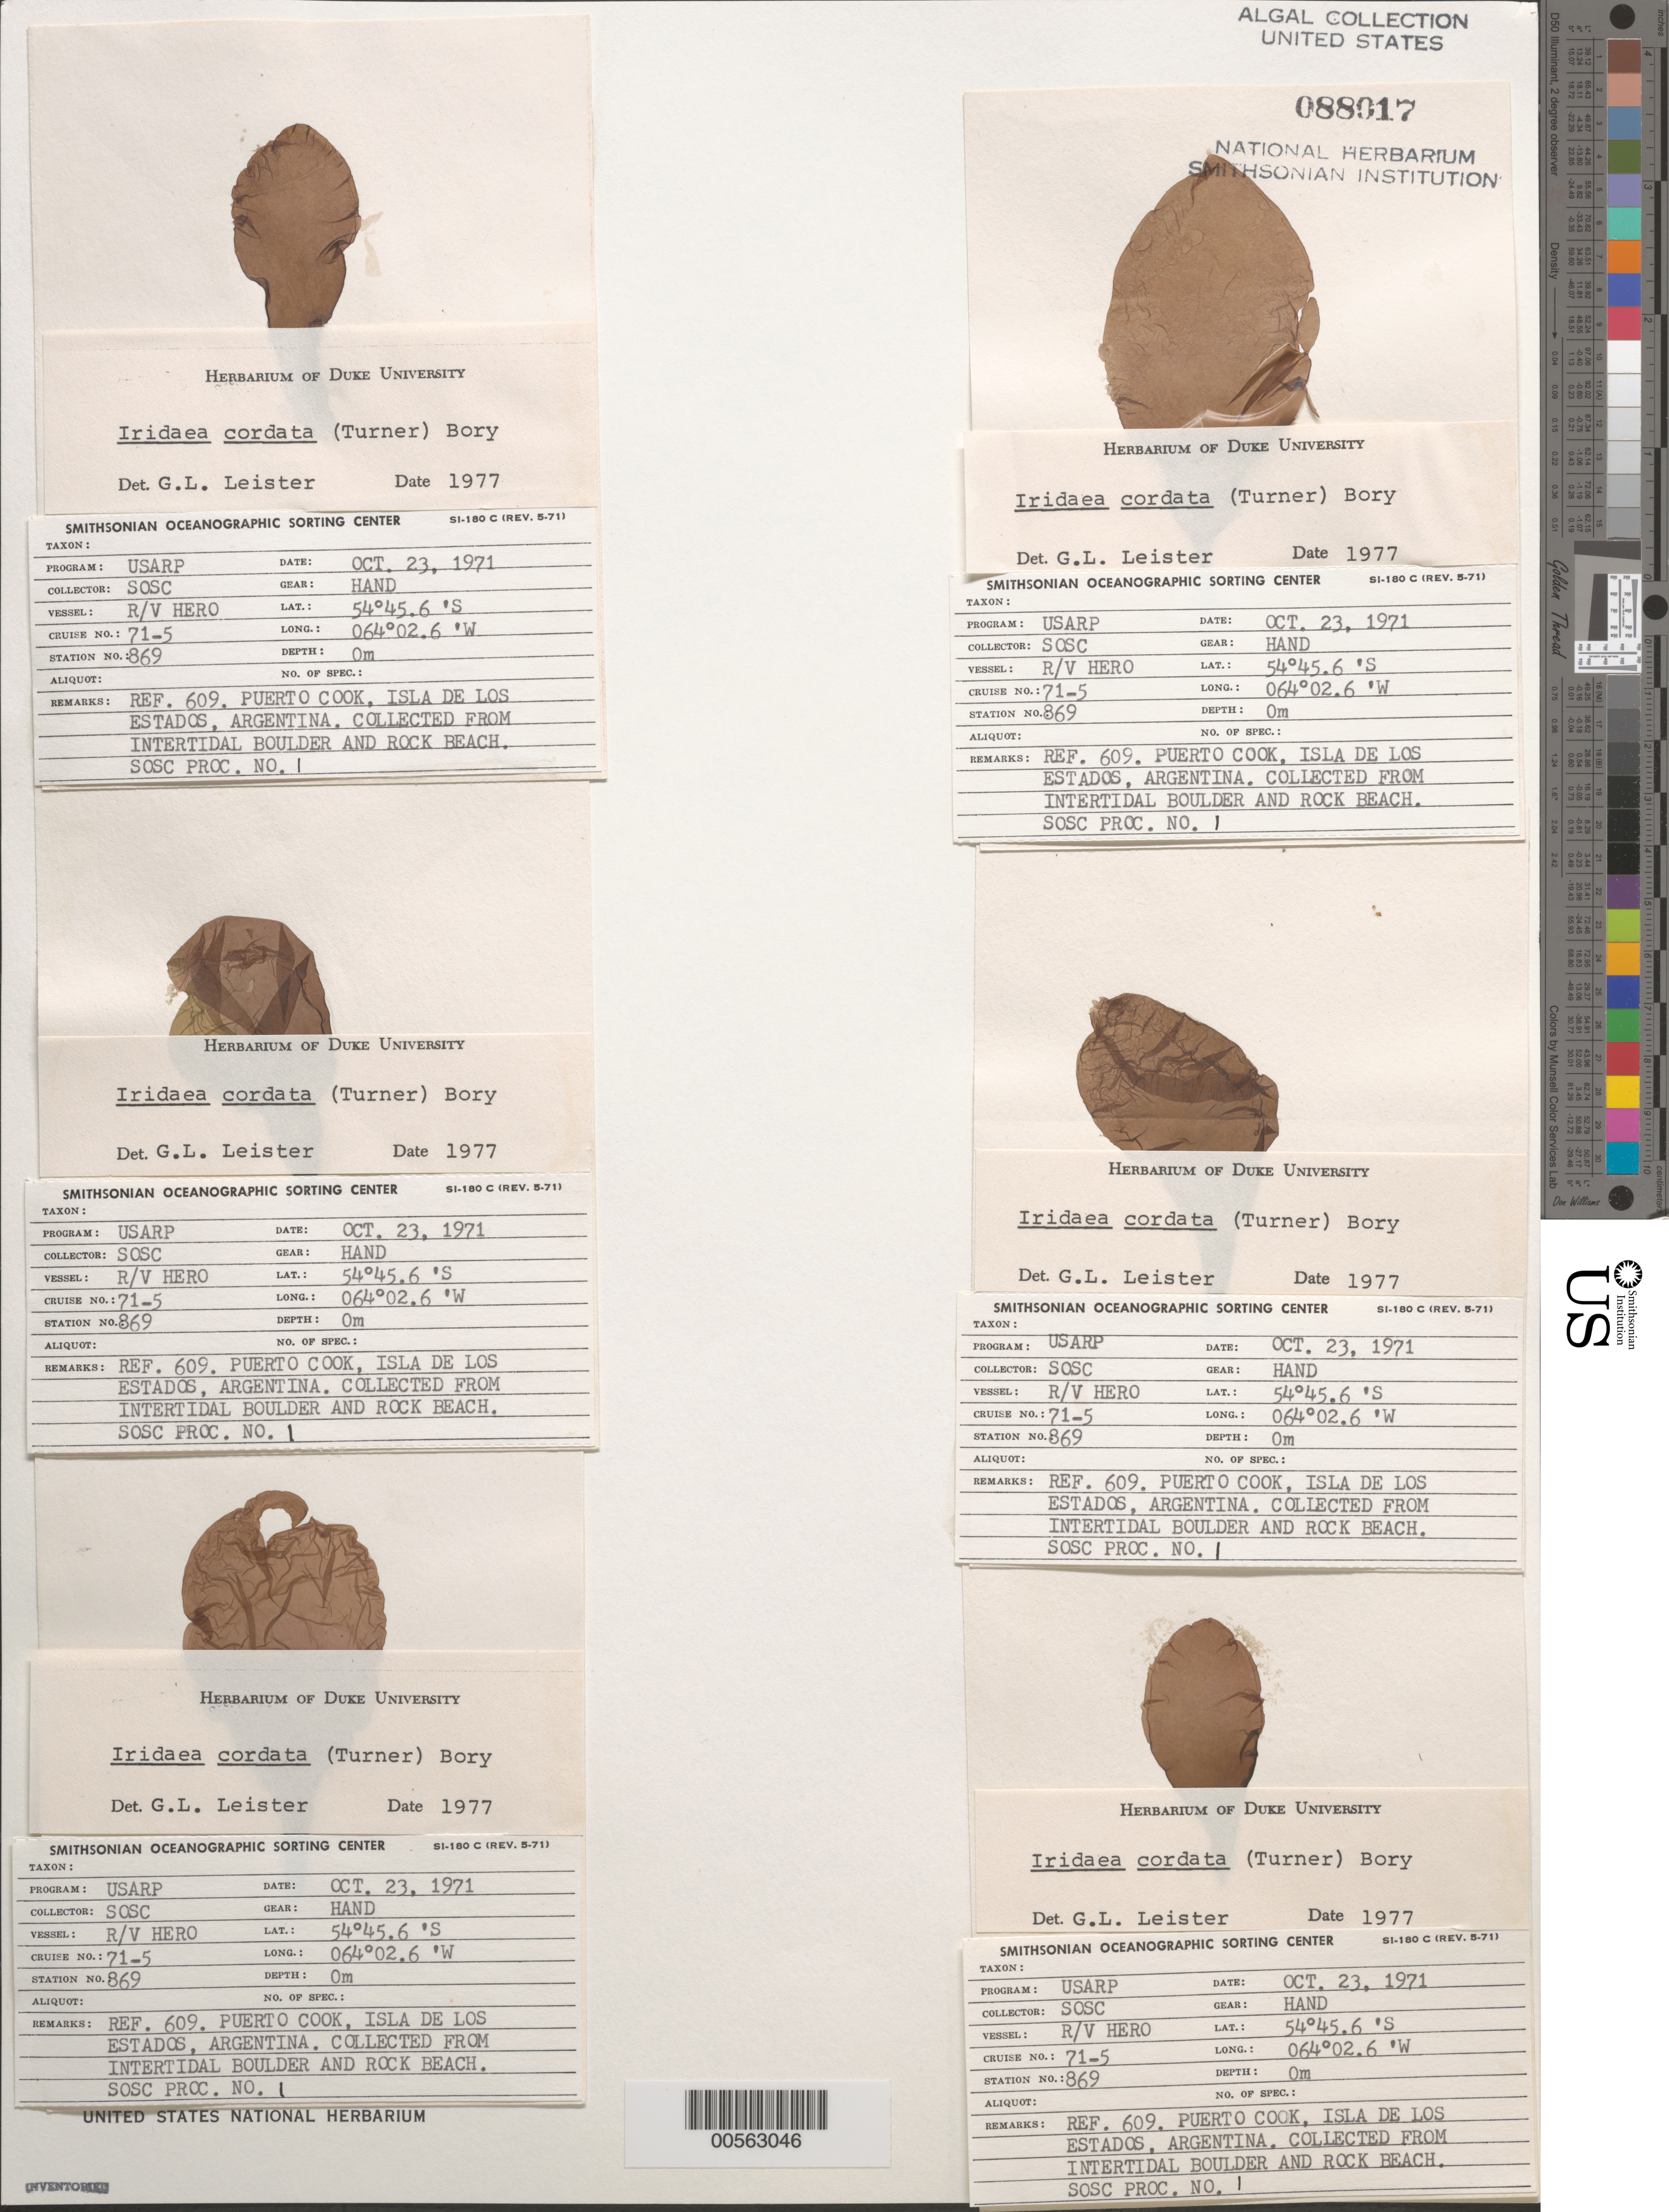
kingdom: Plantae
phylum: Rhodophyta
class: Florideophyceae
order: Gigartinales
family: Gigartinaceae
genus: Iridaea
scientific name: Iridaea cordata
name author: (Turner) Bory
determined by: Leister, G. L.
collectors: SOSC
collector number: Station 869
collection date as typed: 23 Oct 1971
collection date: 1971-10-23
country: Argentina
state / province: Tierra del Fuego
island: Isla de los Estados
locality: Puerto Cook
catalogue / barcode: US 88017